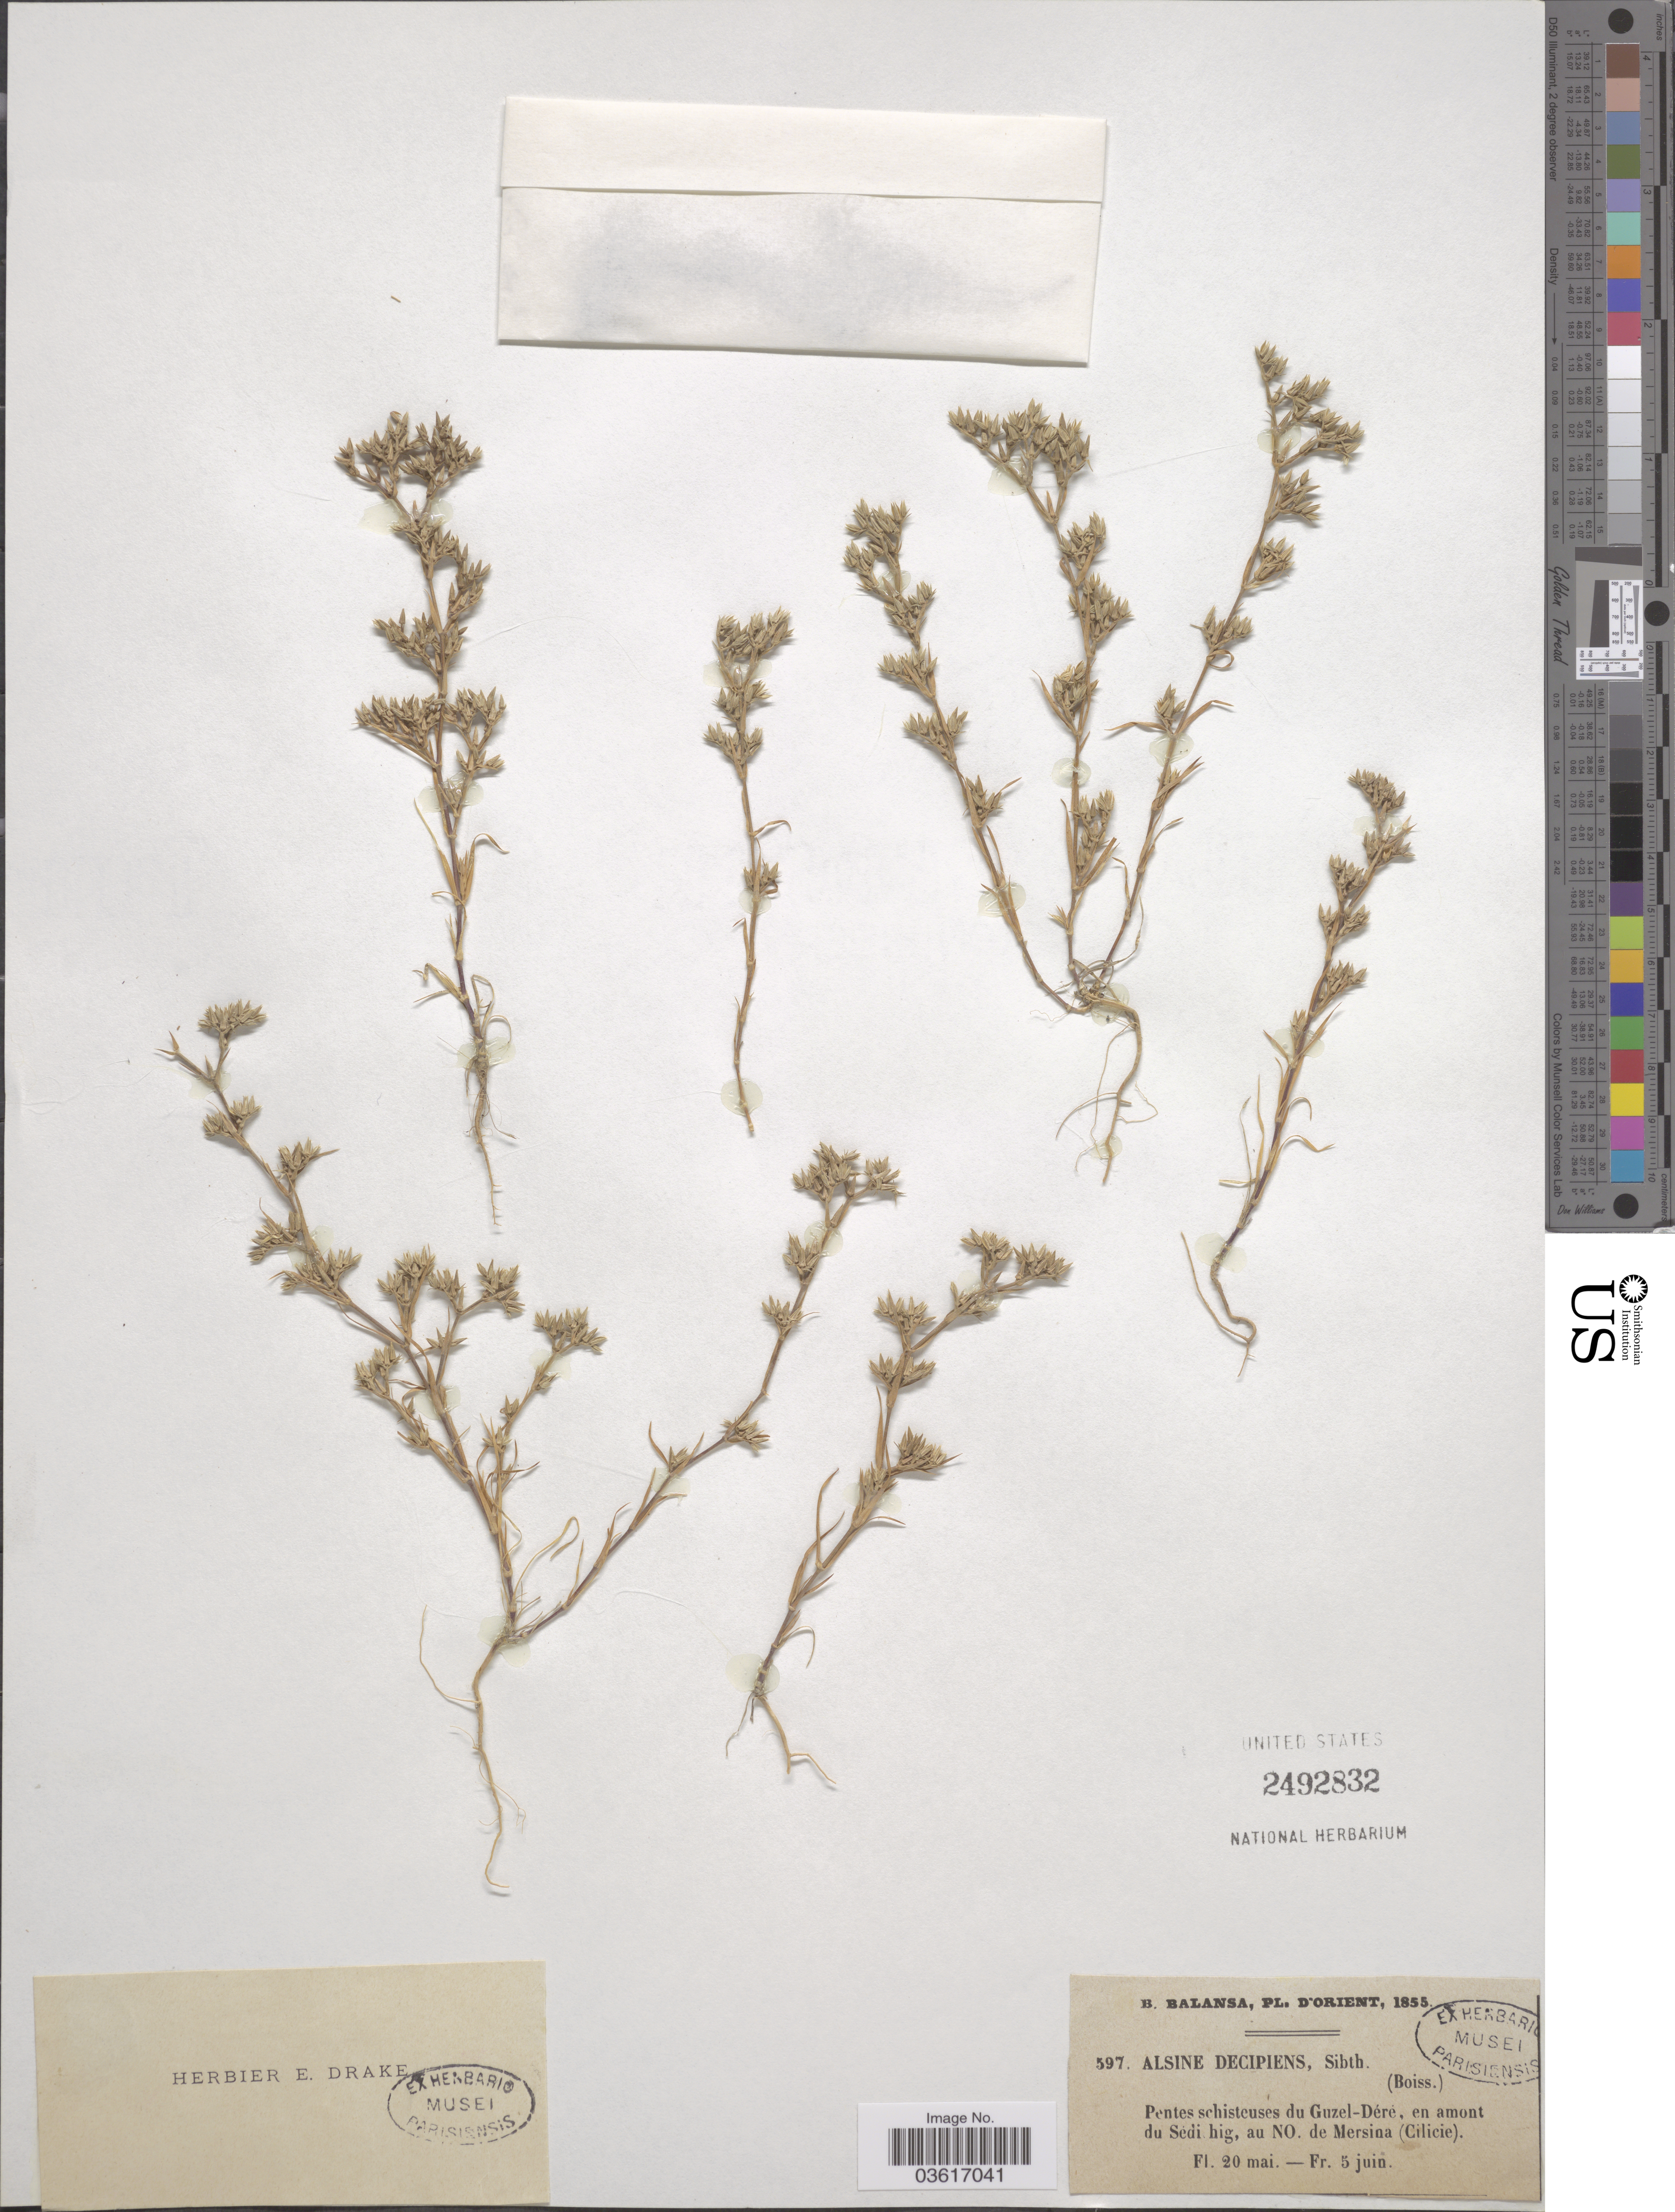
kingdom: Plantae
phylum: Tracheophyta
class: Magnoliopsida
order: Caryophyllales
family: Caryophyllaceae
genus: Minuartia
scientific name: Minuartia decipiens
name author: Bornm.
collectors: B. Balansa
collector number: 597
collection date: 1855-05-20/1855-06-05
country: Turkey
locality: Orient. Pentes schisteuses du Guzel-Dére, en amont du Sedi hig, au NO. de Mersina (Cilicie).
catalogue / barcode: US 2492832